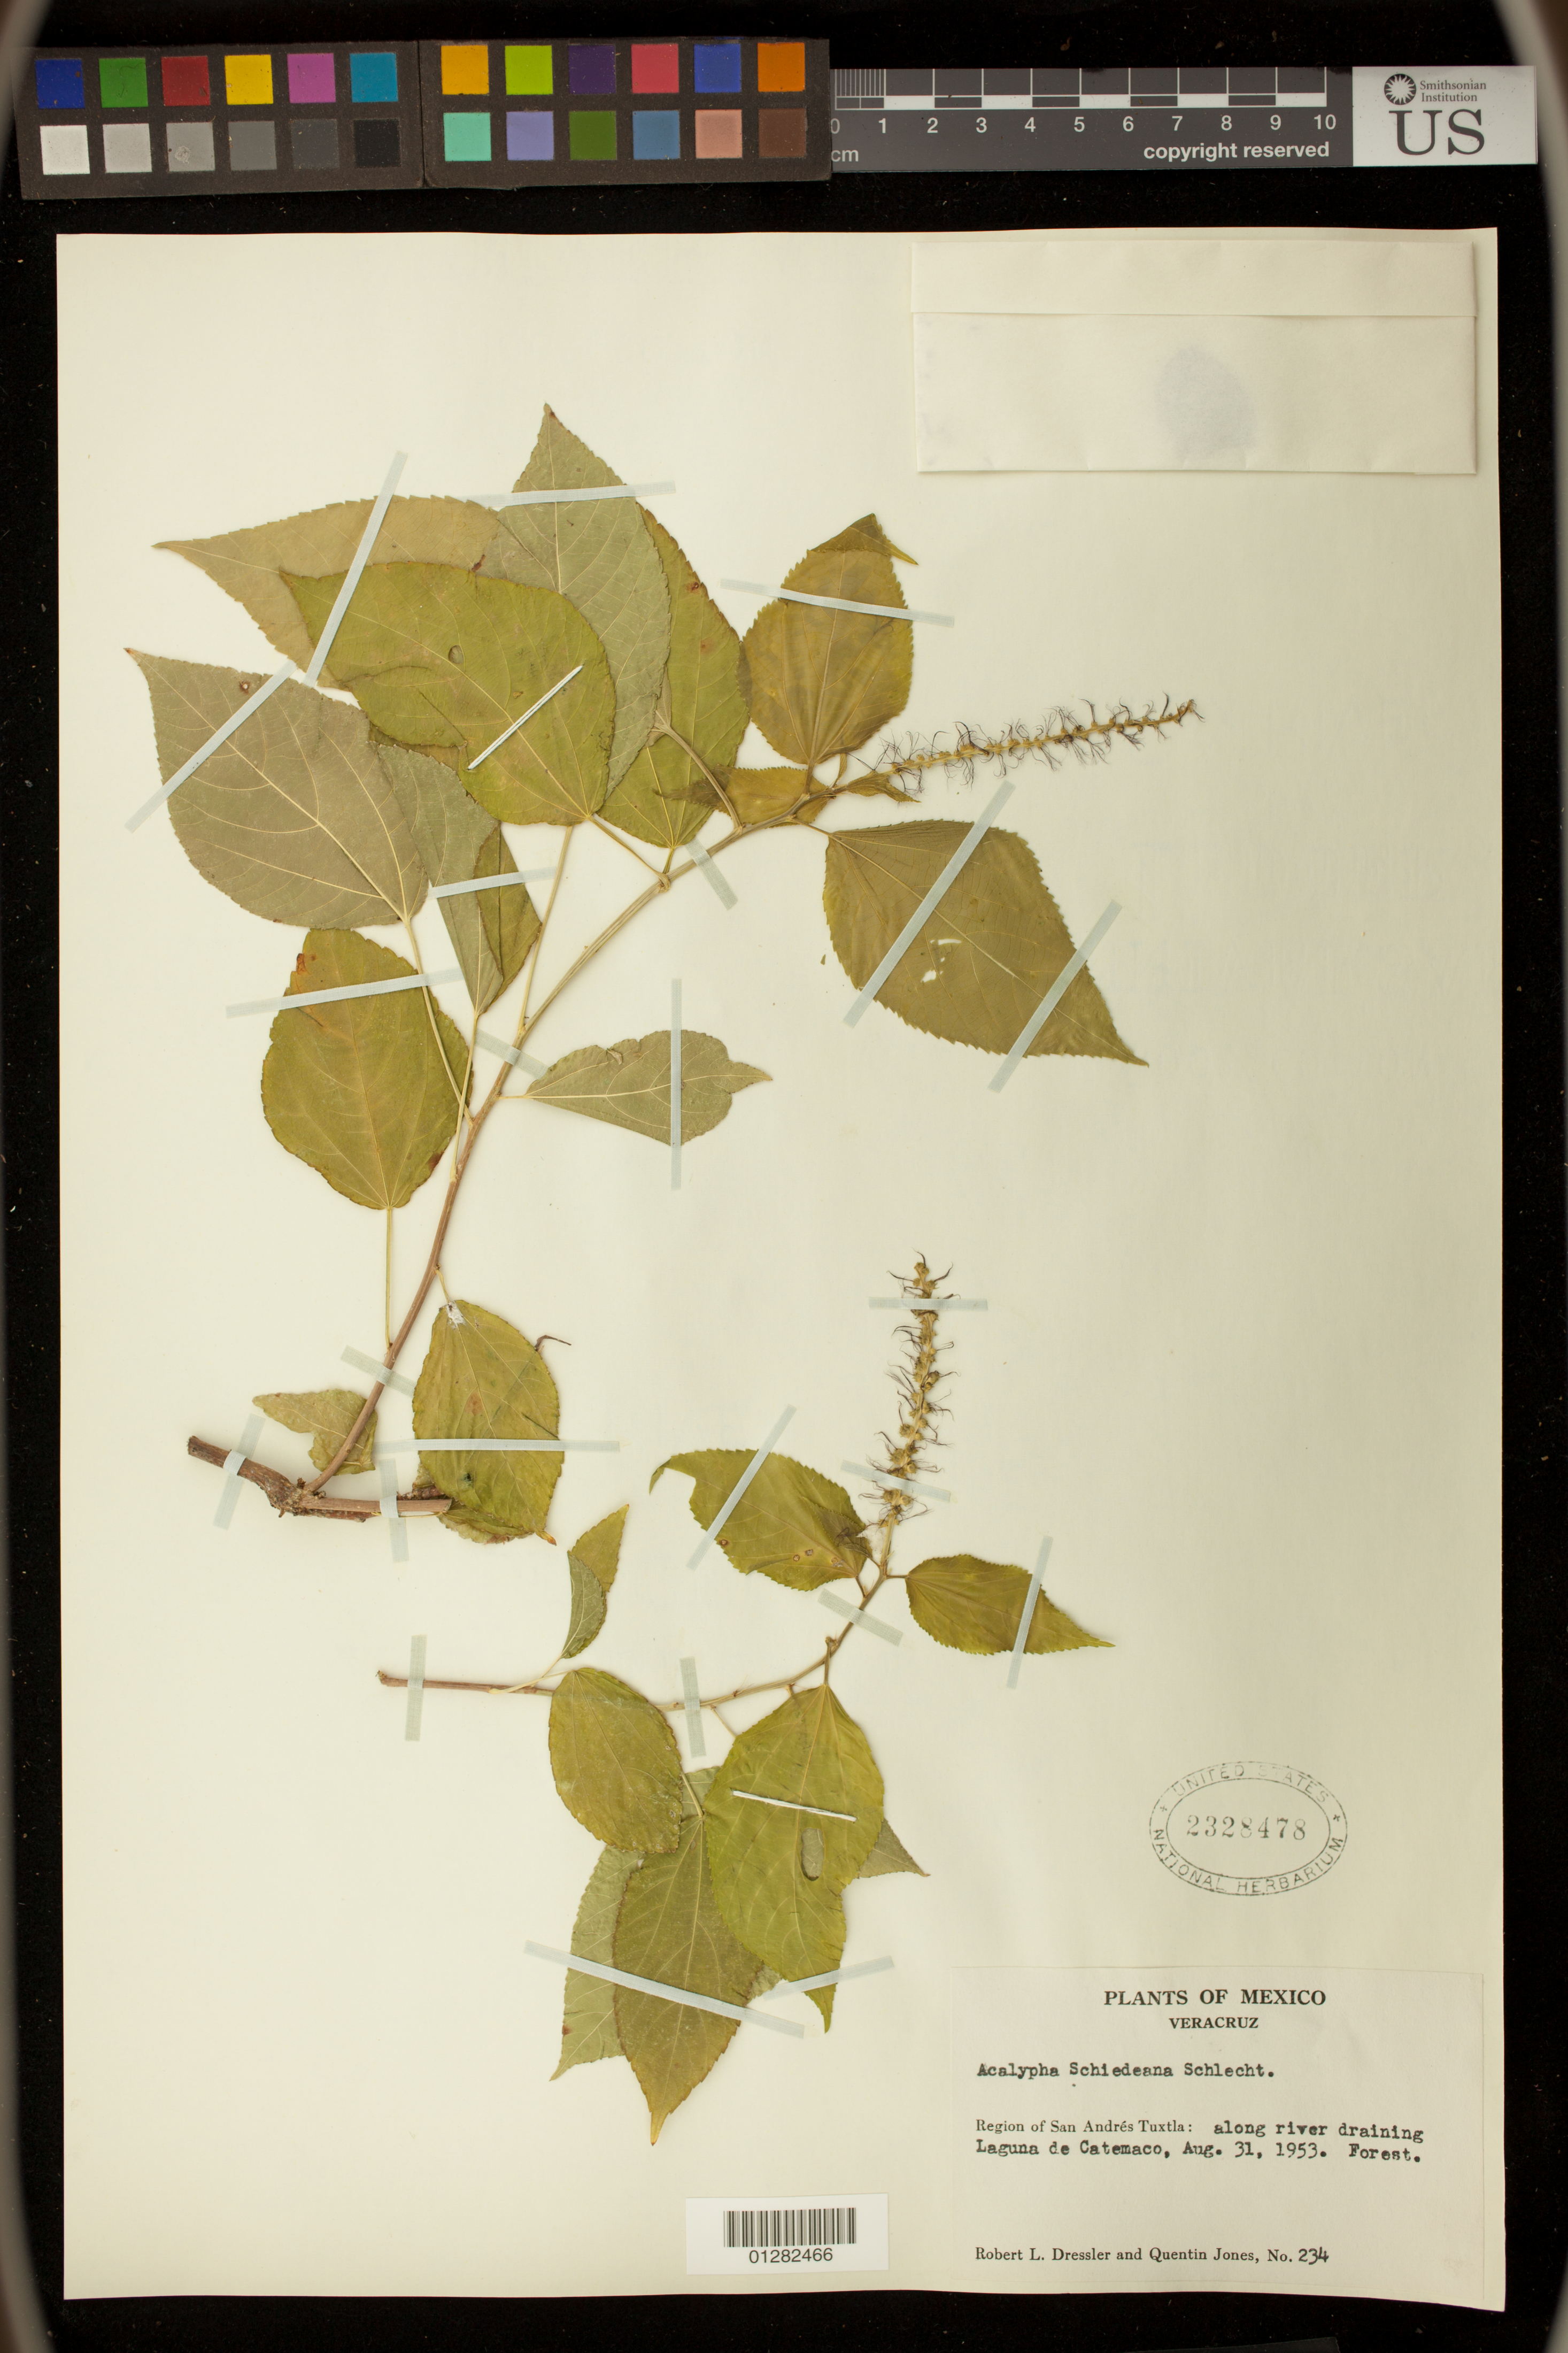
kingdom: Plantae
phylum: Tracheophyta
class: Magnoliopsida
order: Malpighiales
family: Euphorbiaceae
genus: Acalypha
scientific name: Acalypha schiedeana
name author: Schltdl.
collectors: R. Tún Ortíz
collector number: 234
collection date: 1953-08-31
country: Mexico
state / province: Veracruz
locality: Region of San Andres Tuxtla: along river draining Laguna de Catemaco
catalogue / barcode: US 2328478